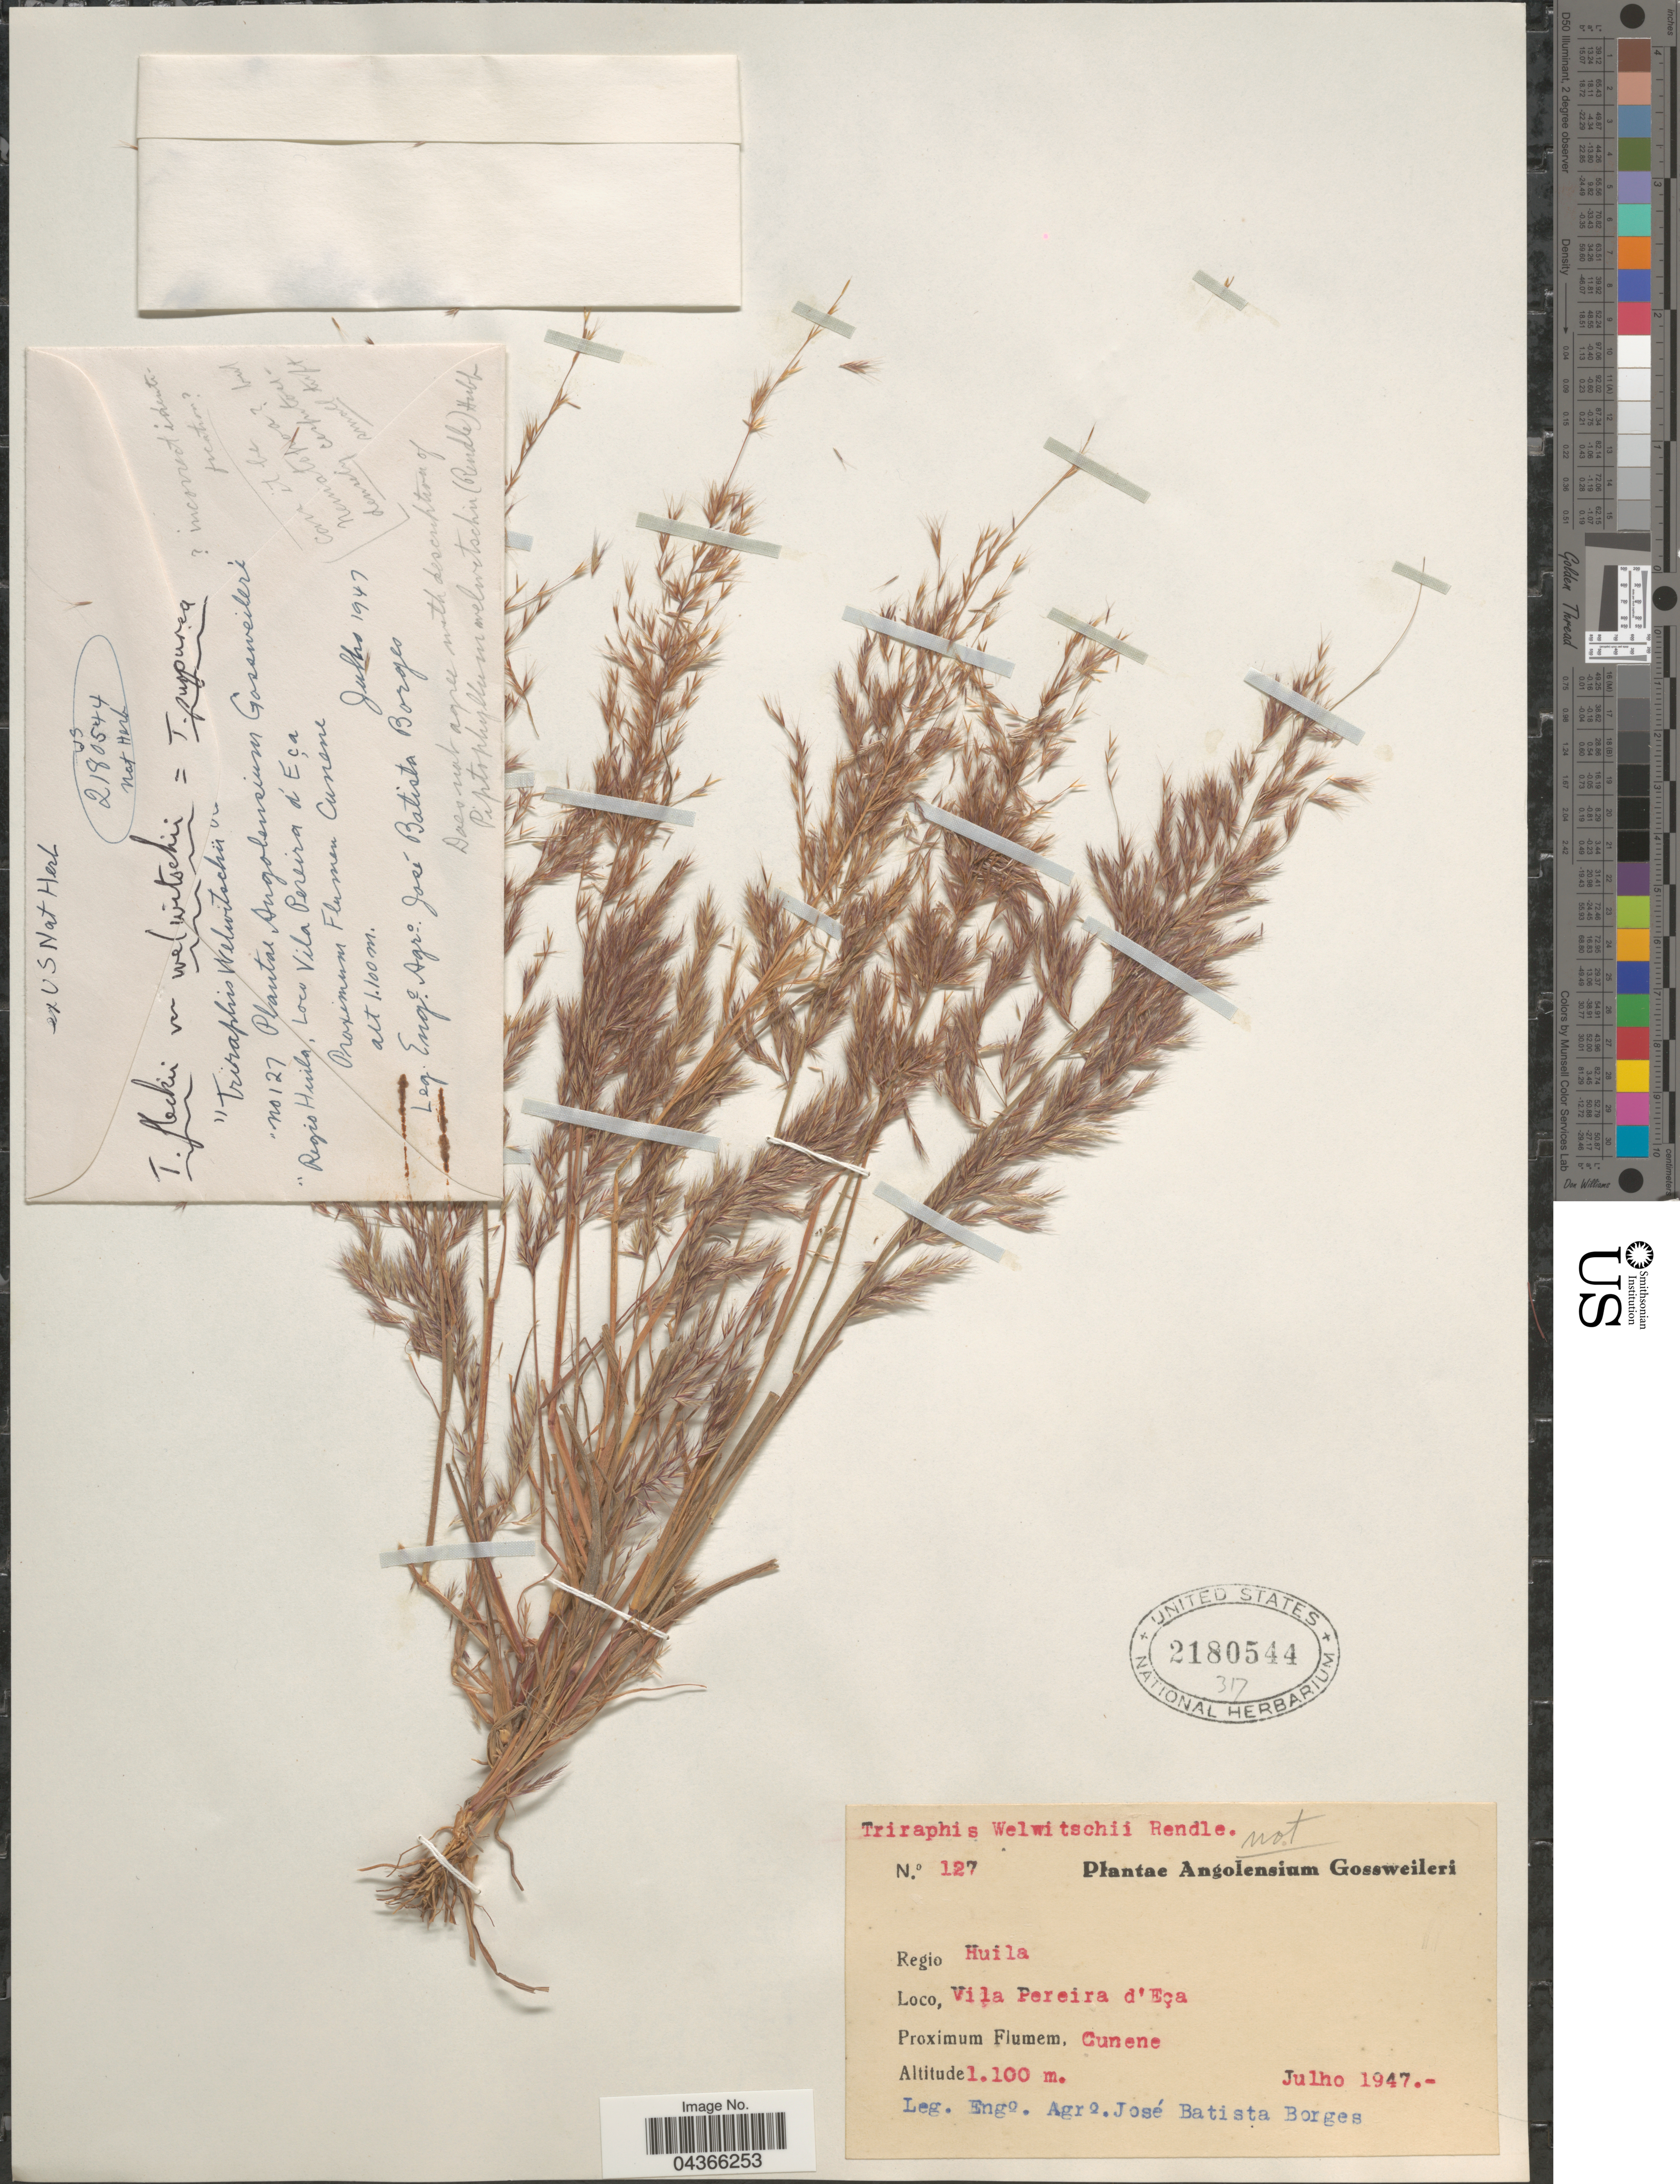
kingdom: Plantae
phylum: Tracheophyta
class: Liliopsida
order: Poales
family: Poaceae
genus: Triraphis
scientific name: Triraphis purpurea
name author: Hack.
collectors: J. Batista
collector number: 127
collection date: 1947-07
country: Angola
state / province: Huila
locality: Angolensium. Regio Huila. Vila Pereira d'Eça. Proximum Flumem, Cunene.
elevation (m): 1100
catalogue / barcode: US 2180544